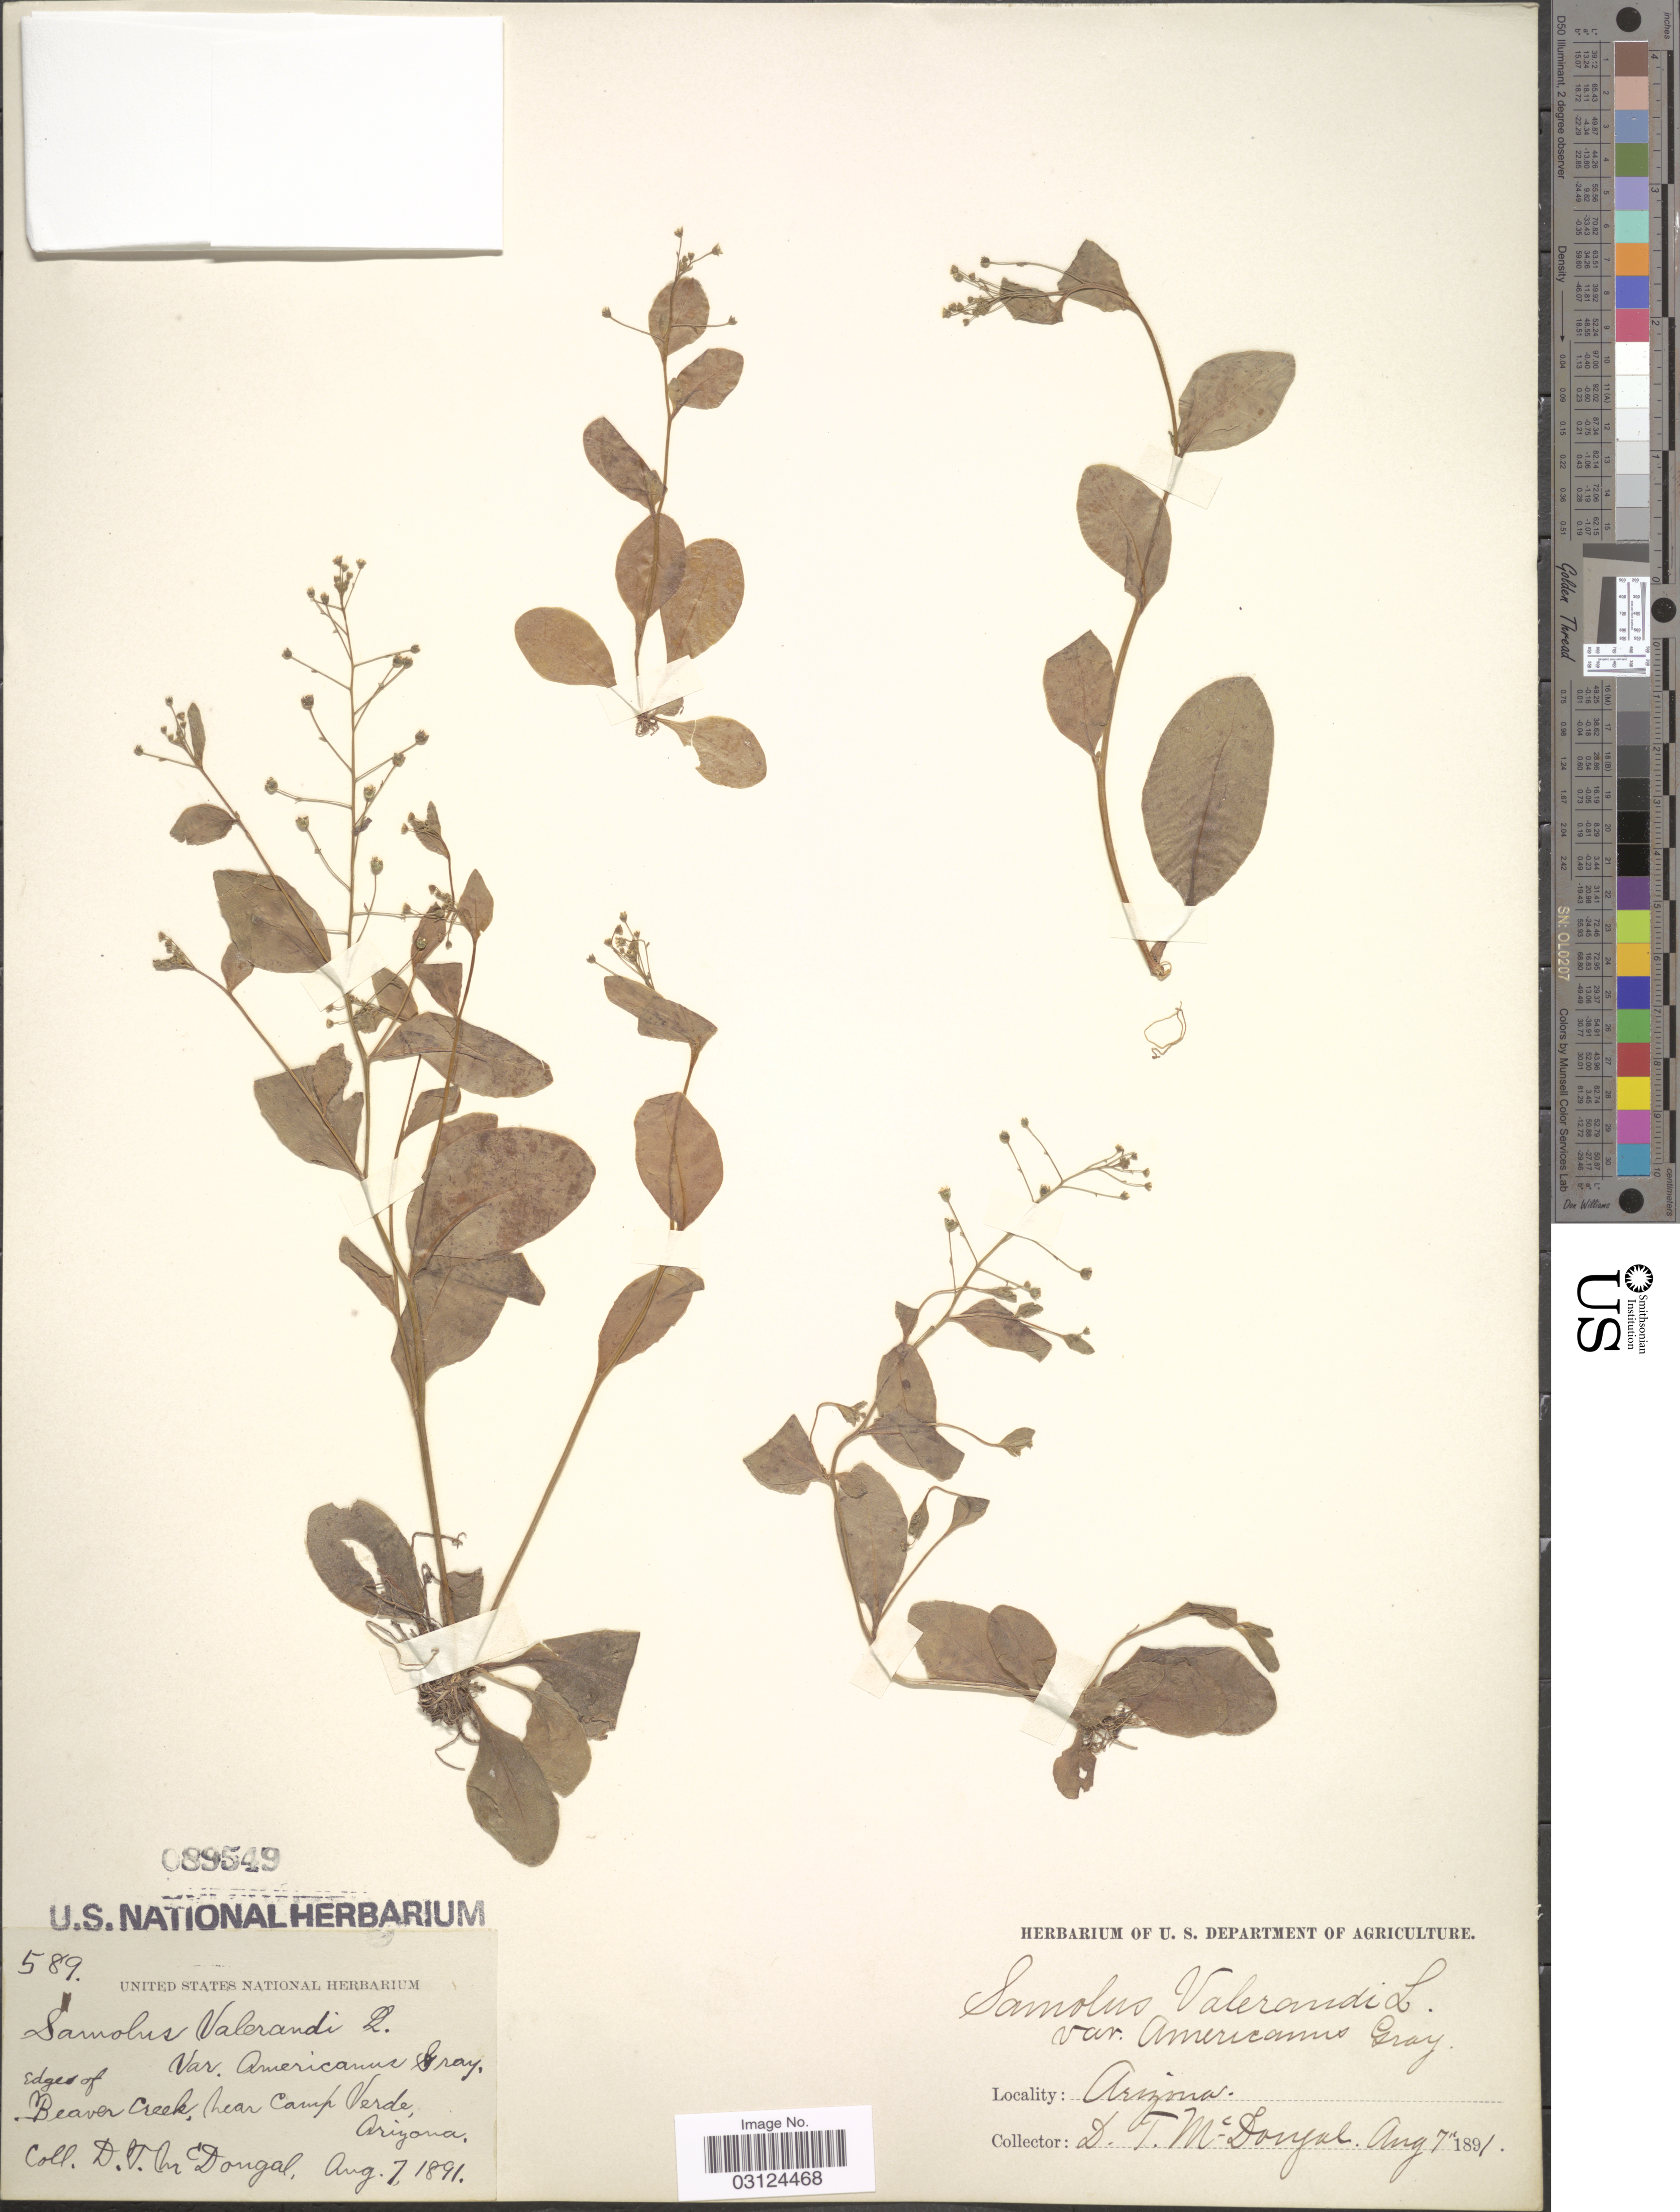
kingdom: Plantae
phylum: Tracheophyta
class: Magnoliopsida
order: Ericales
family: Primulaceae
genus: Samolus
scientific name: Samolus parviflorus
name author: Raf.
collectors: D. McDougal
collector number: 589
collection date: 1891-08-07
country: United States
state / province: Arizona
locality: Edges of Beaver Creek near Camp Verde.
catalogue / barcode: US 89549